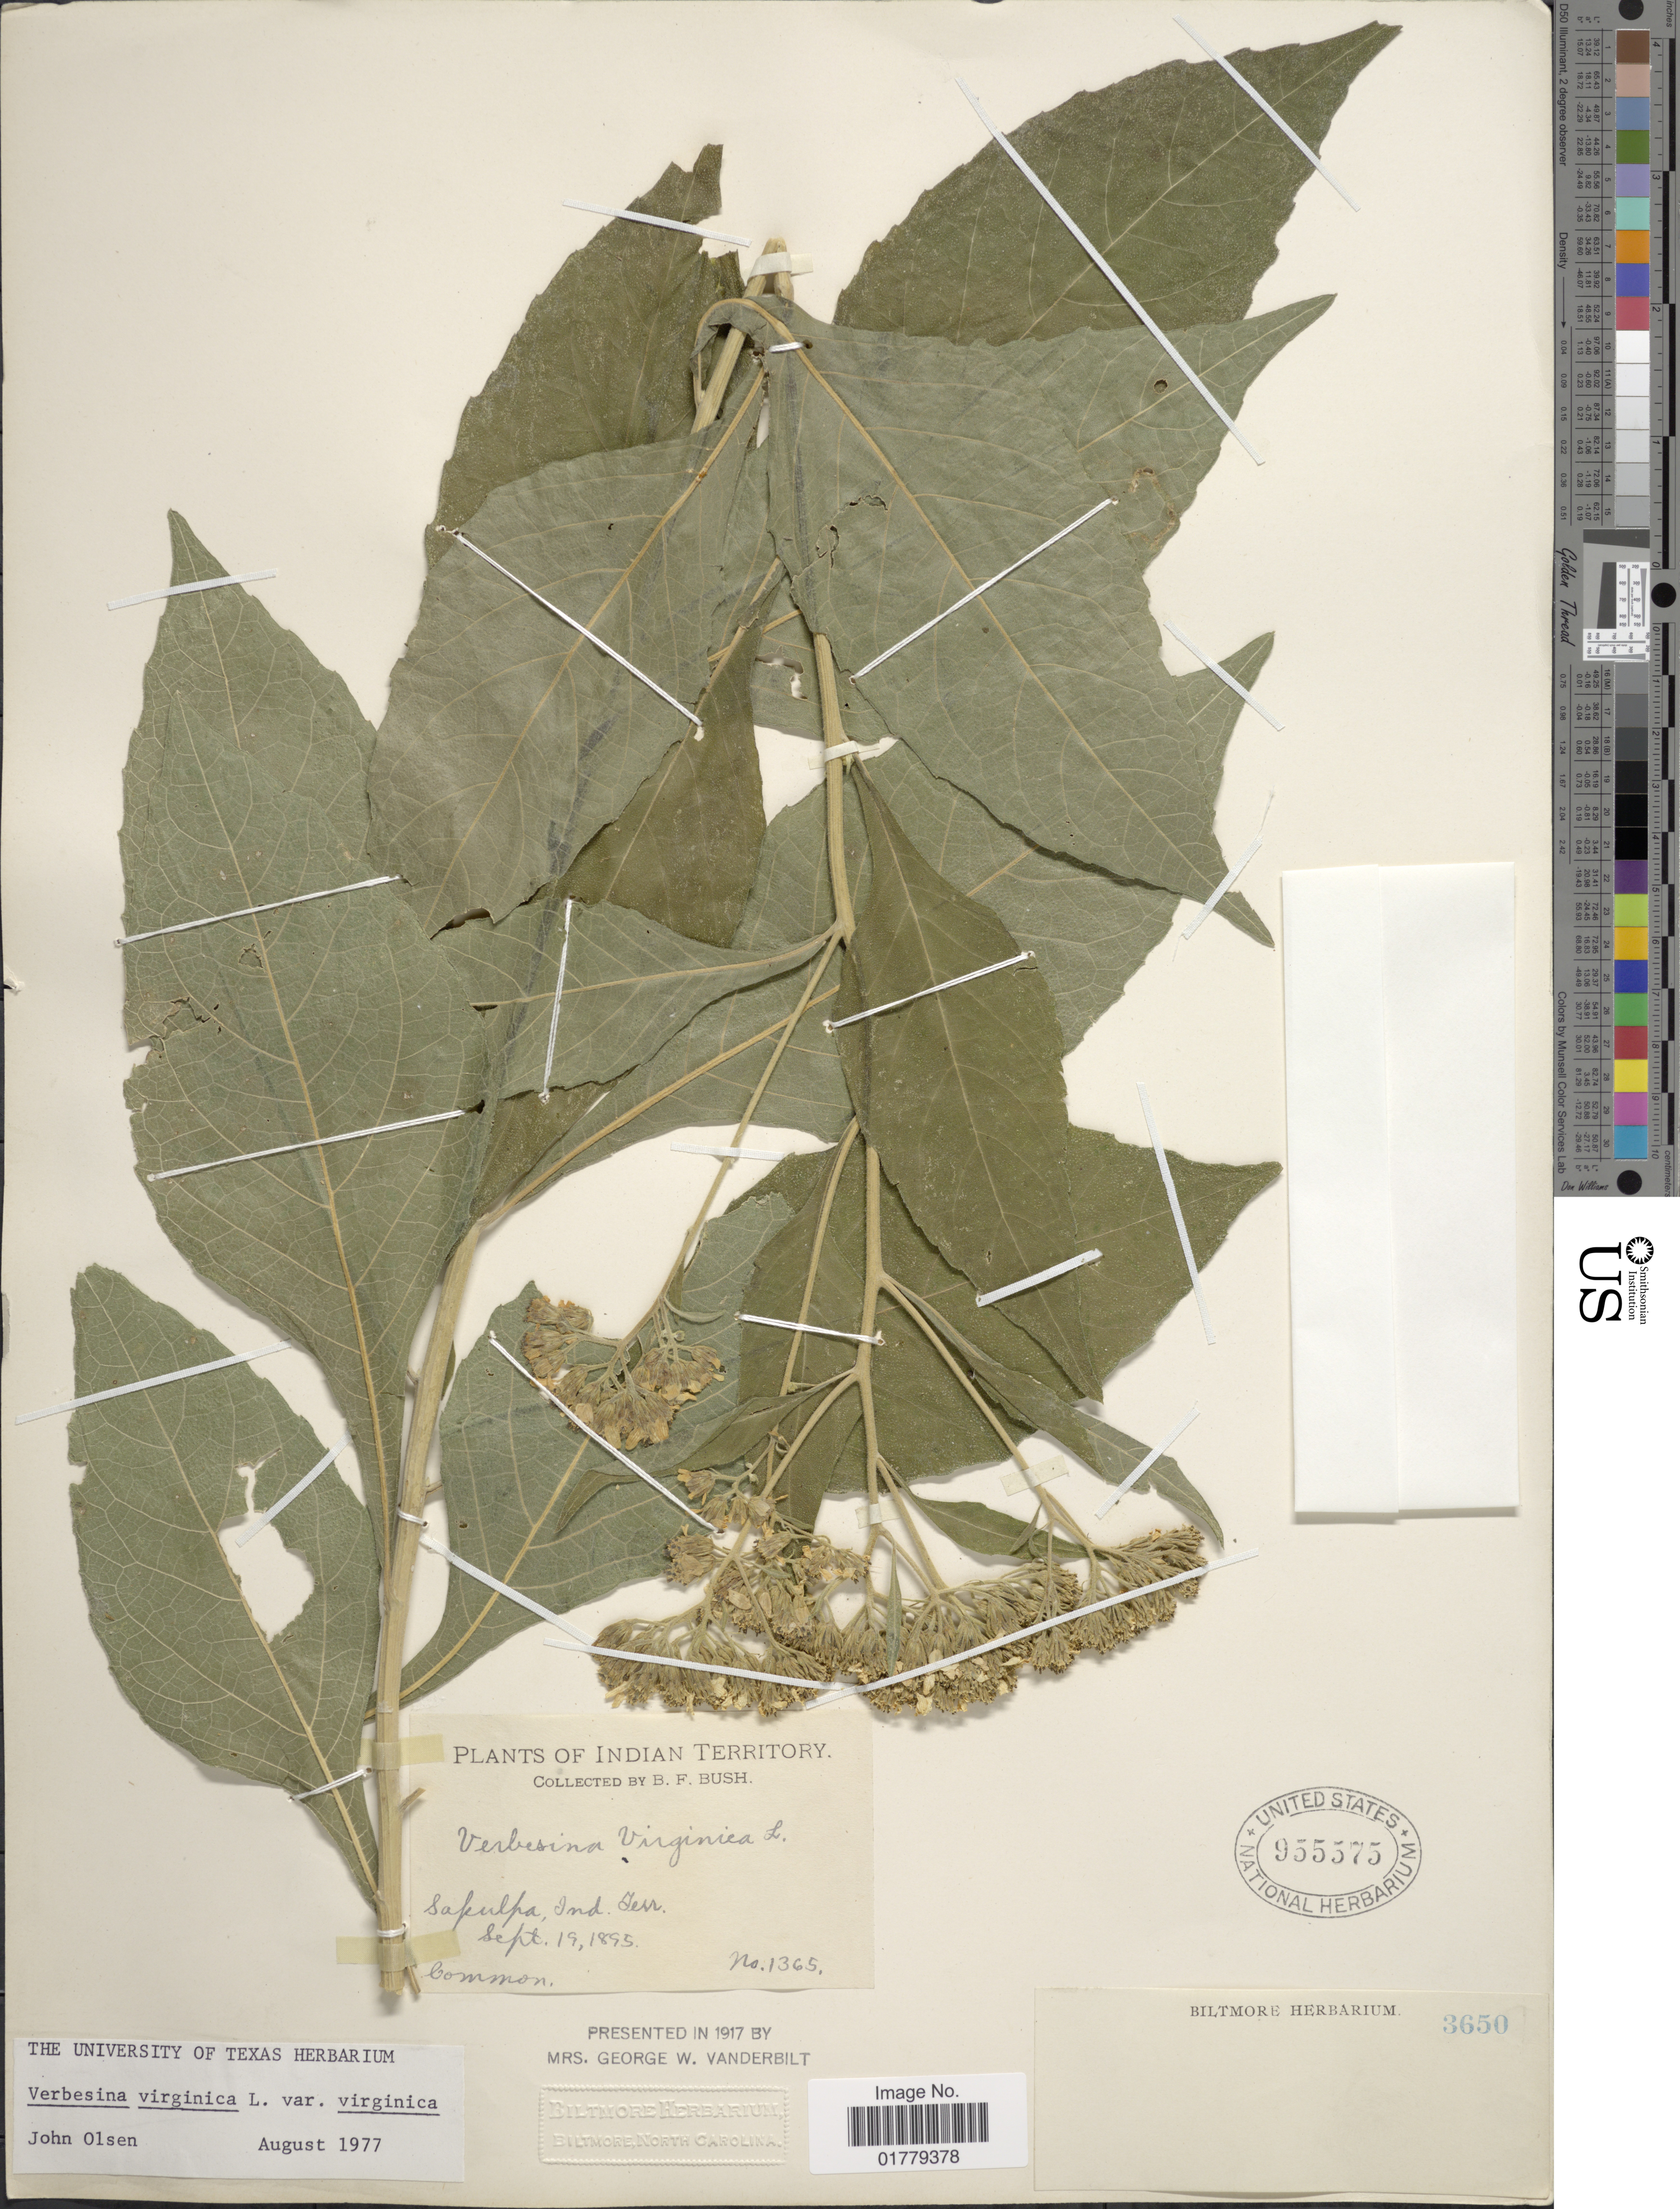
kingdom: Plantae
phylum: Tracheophyta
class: Magnoliopsida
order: Asterales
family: Asteraceae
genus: Verbesina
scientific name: Verbesina virginica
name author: L.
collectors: B. F. Bush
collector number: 1365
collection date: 1895-09-19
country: United States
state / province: Oklahoma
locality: Indian Territory. Sapulpa, Ind. Terr.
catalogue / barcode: US 955575